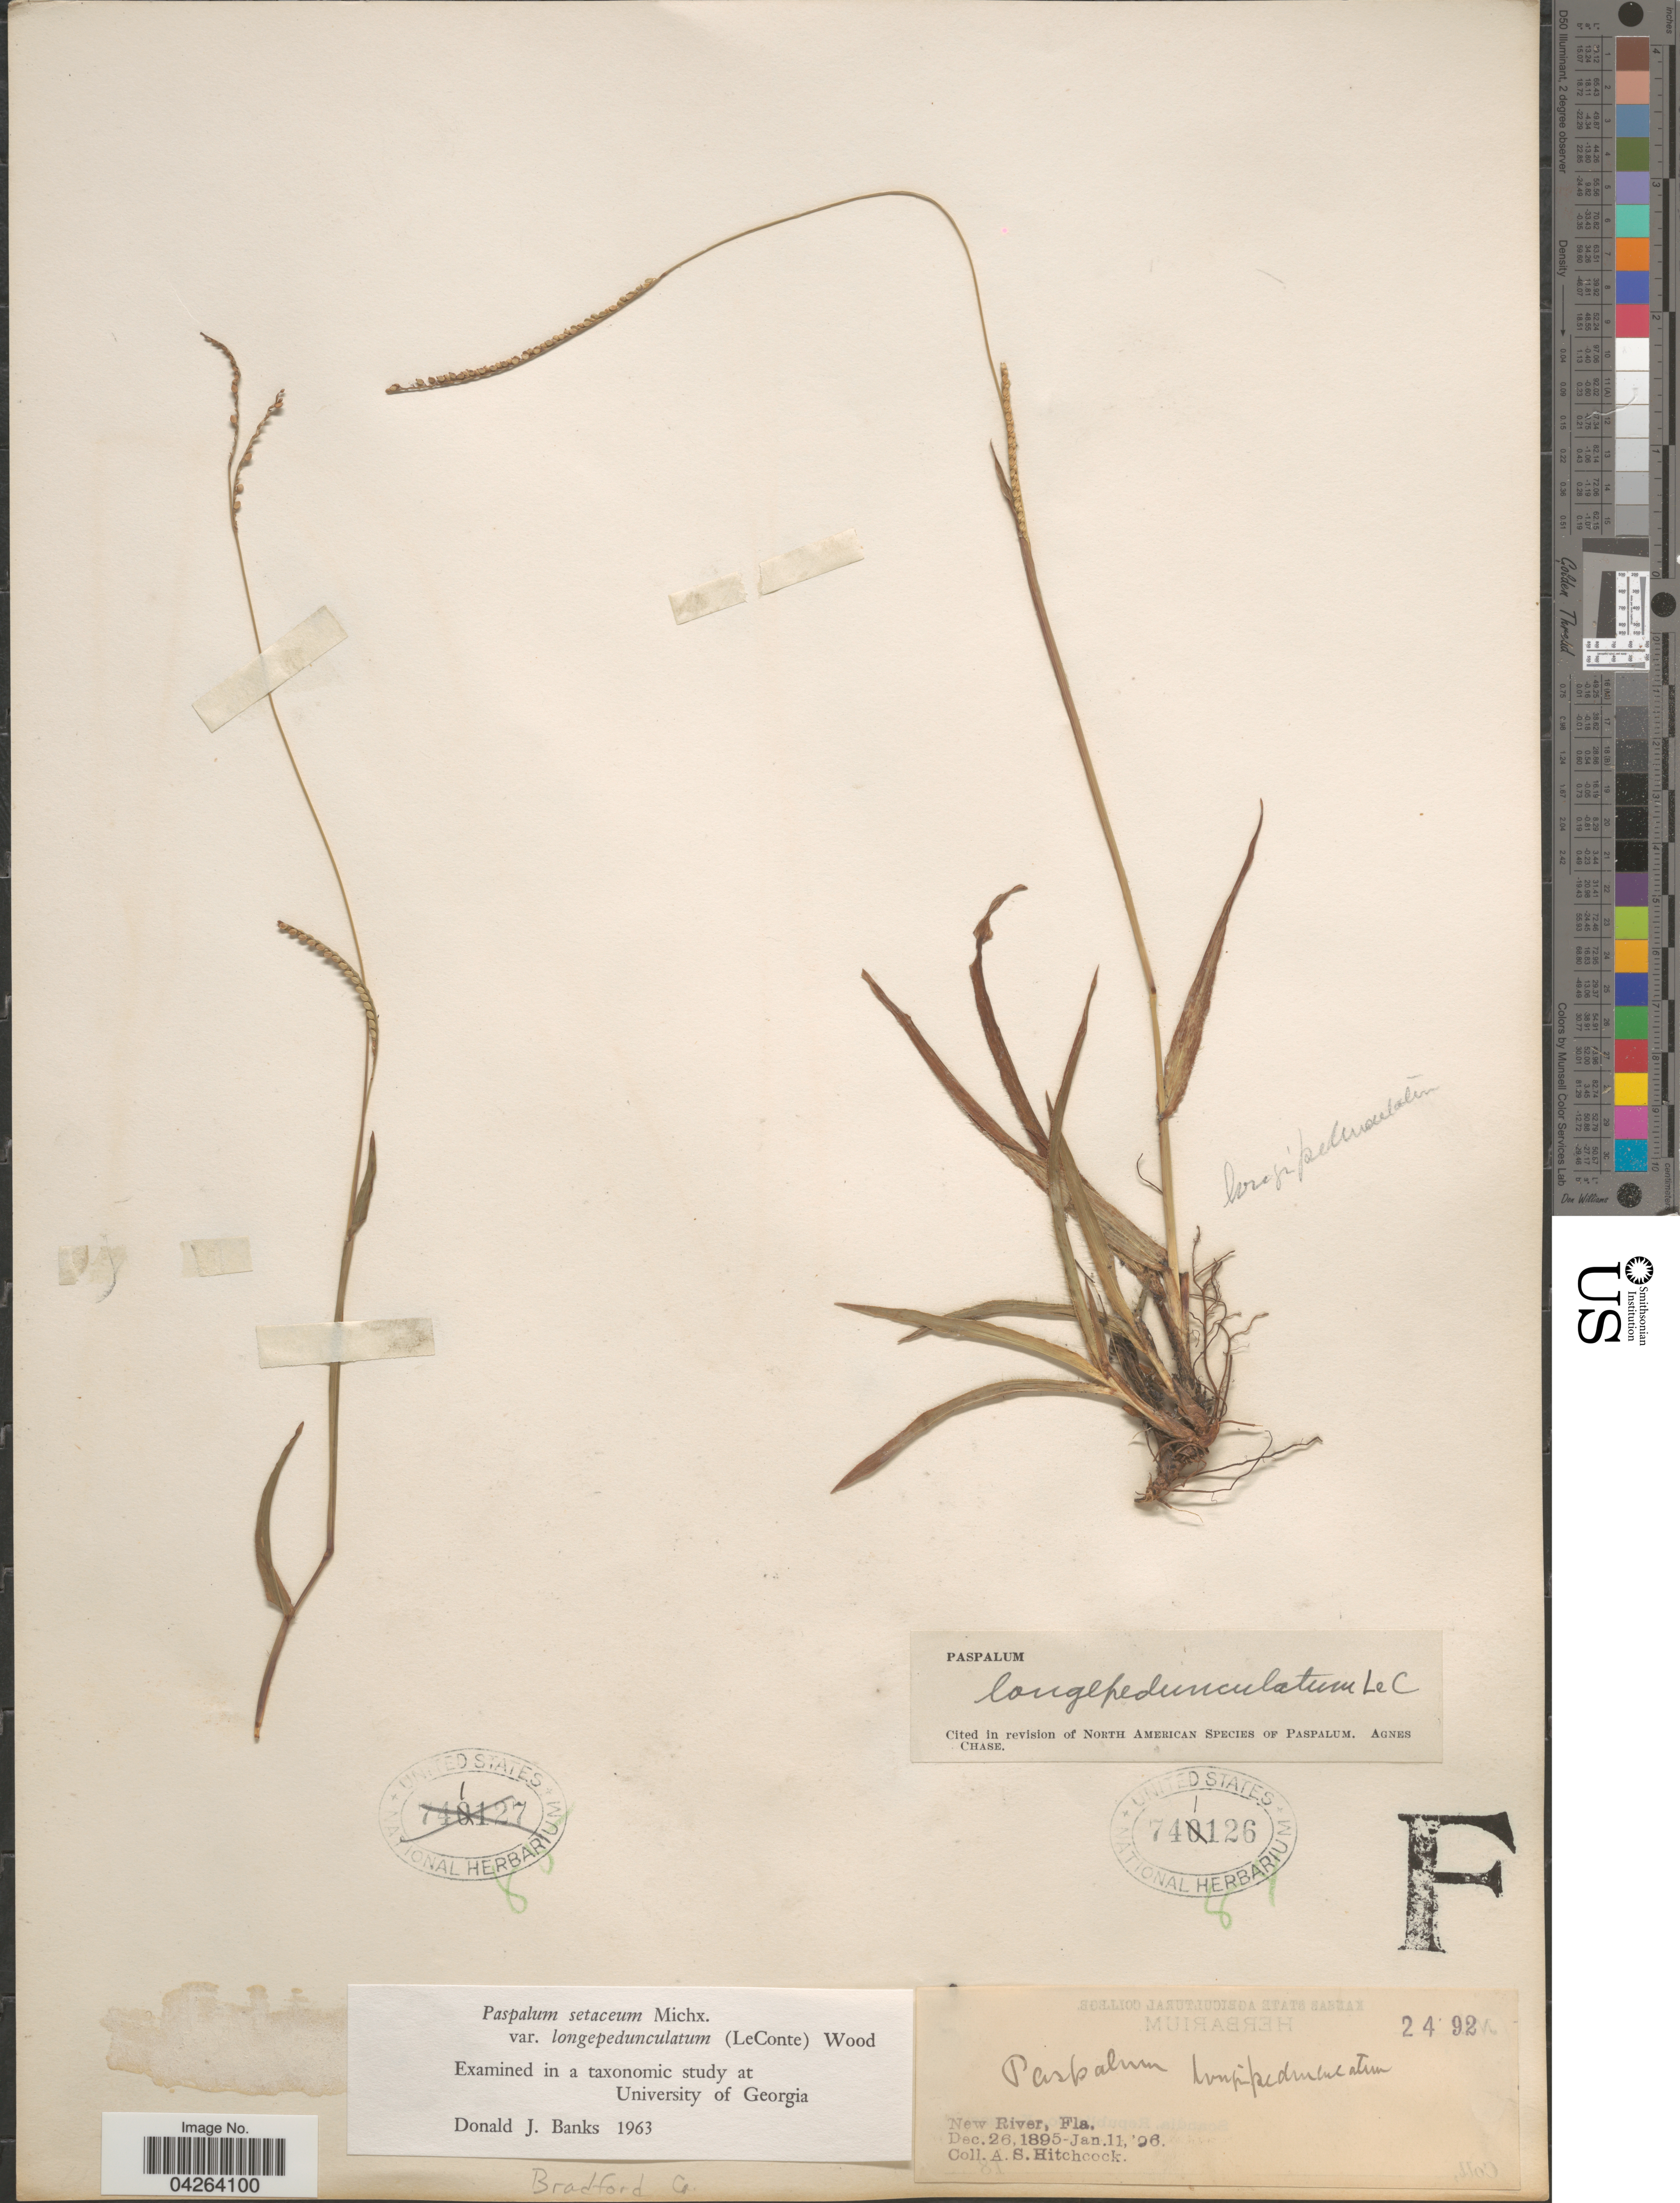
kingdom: Plantae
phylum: Tracheophyta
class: Liliopsida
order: Poales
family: Poaceae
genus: Paspalum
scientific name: Paspalum setaceum var. longipedunculatum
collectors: A. S. Hitchcock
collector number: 2492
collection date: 1895-12-26/1896-01-11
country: United States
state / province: Florida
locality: New River. Bradford Co.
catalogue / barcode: US 741126